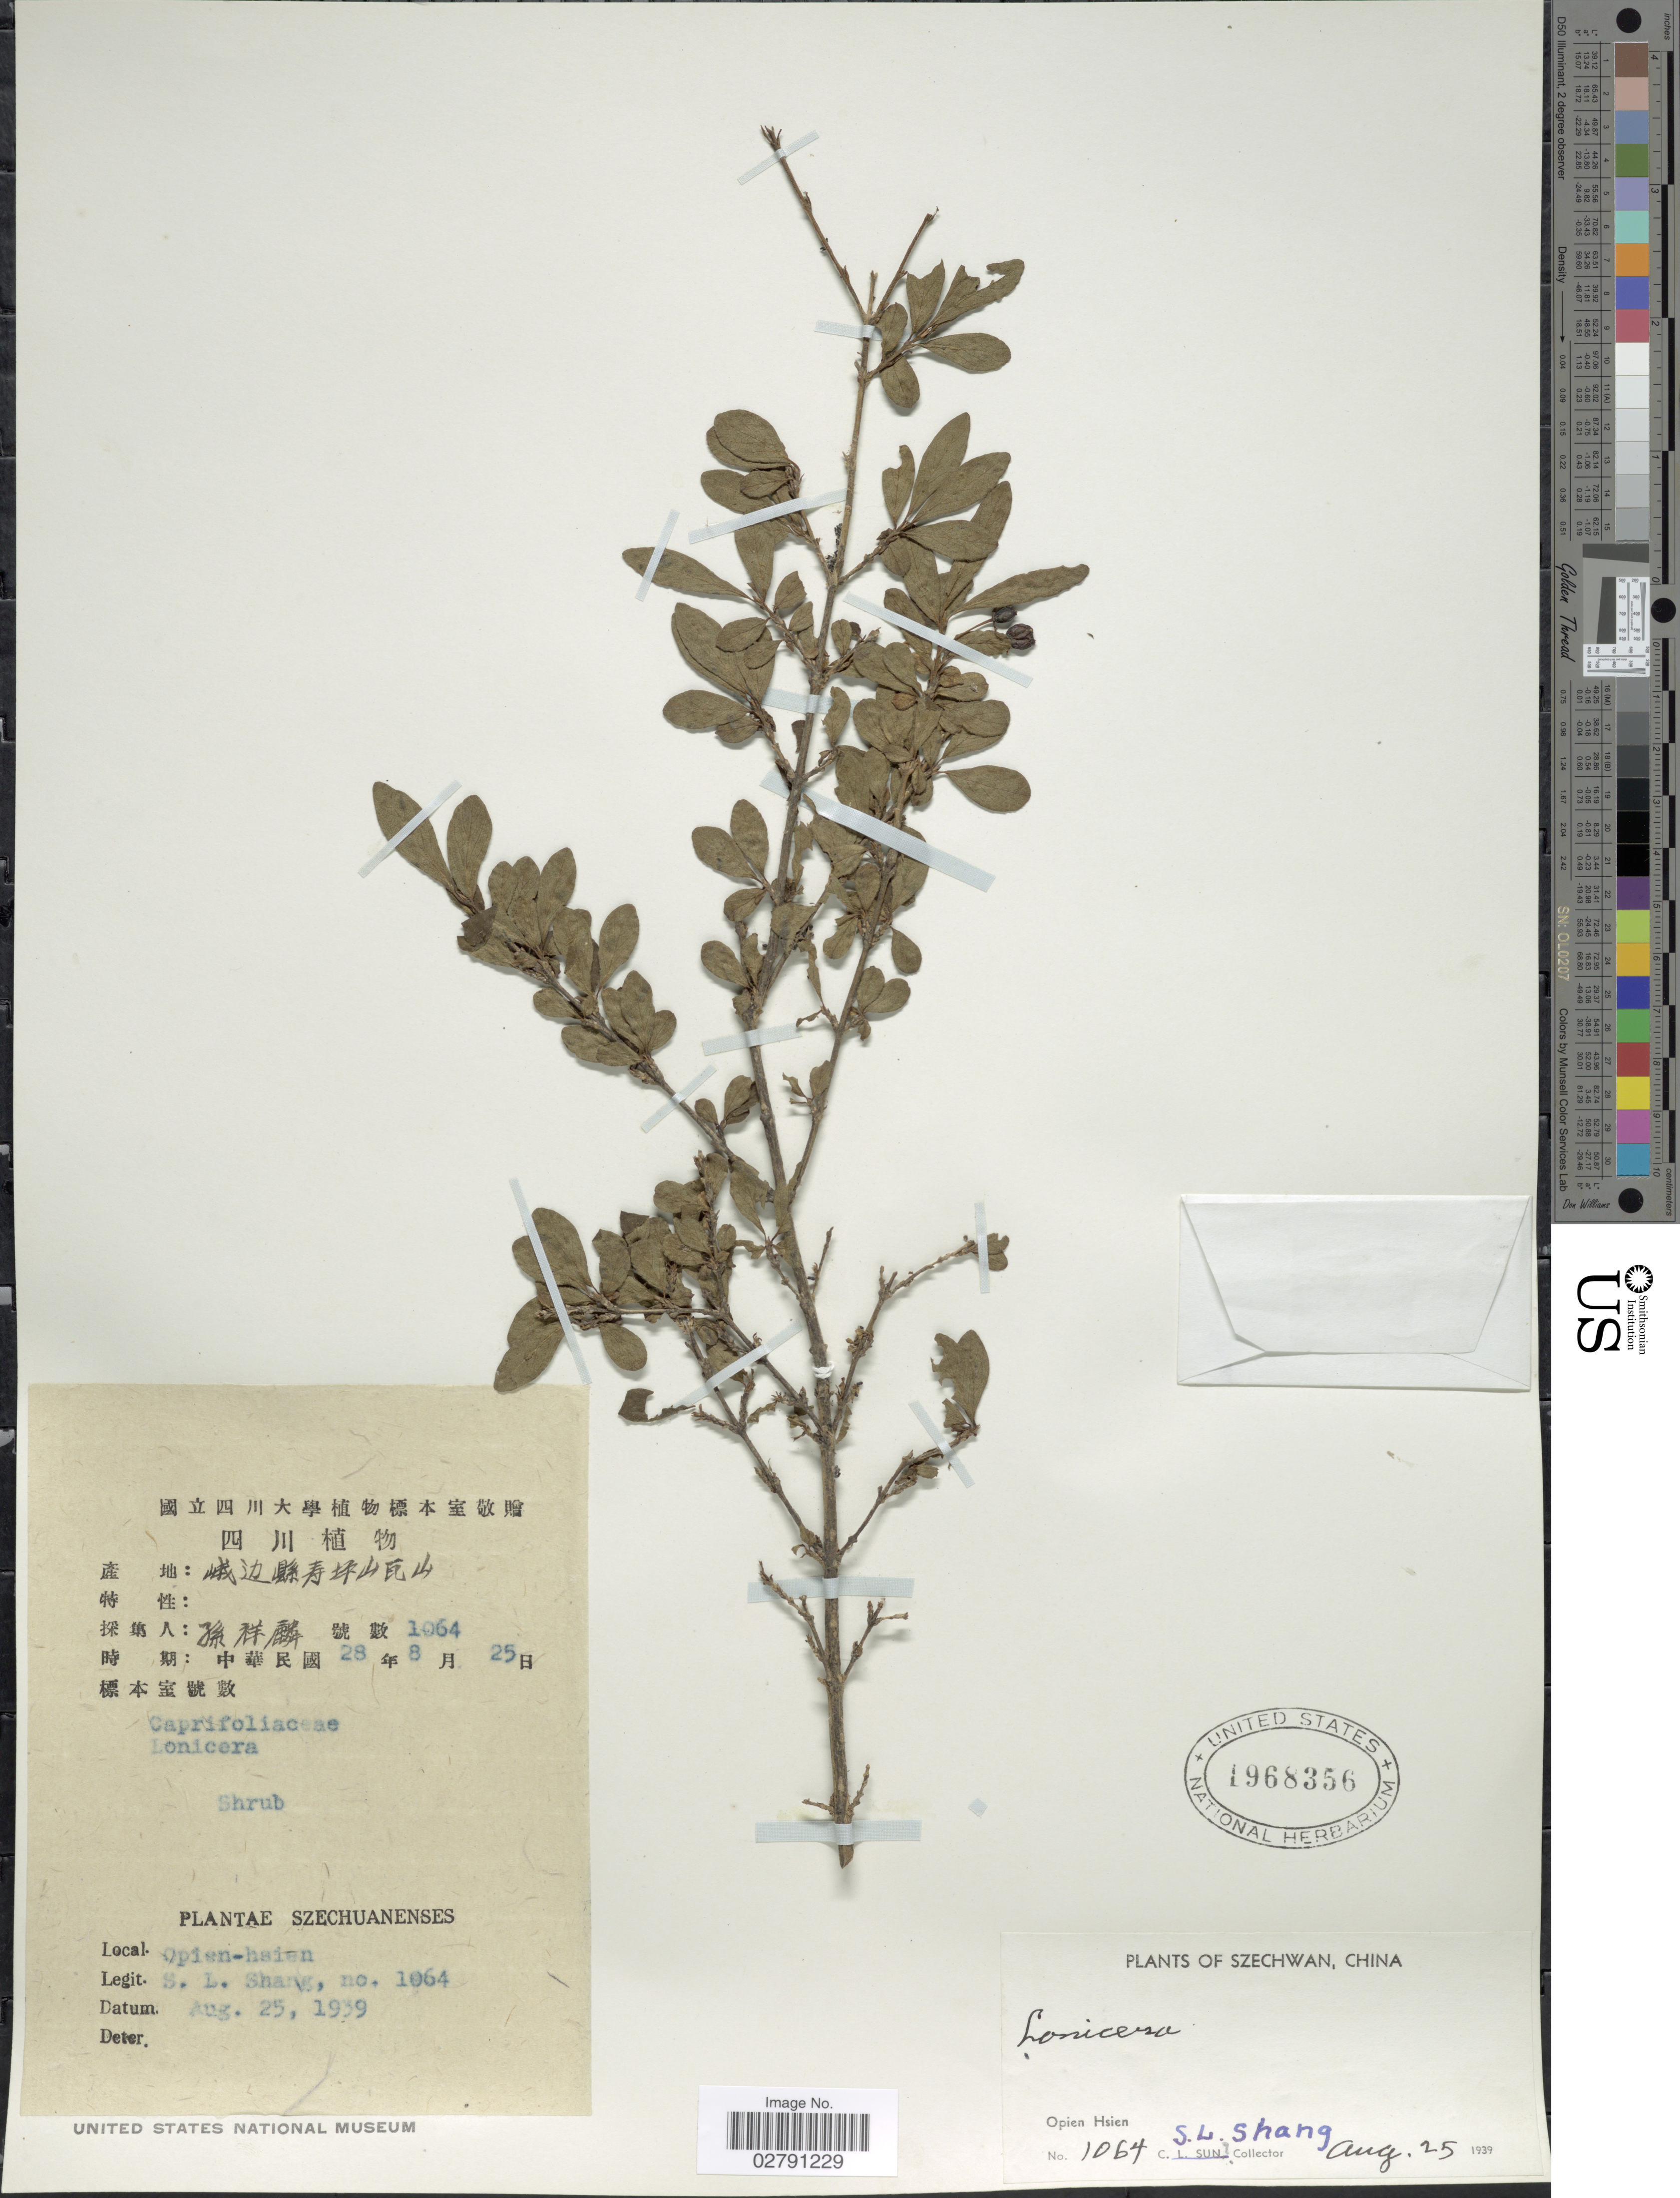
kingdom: Plantae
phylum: Tracheophyta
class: Magnoliopsida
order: Dipsacales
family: Caprifoliaceae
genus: Lonicera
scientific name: Lonicera sp.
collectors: S. Shang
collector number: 1064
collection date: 1939-08-25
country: China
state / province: Sichuan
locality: Szechwan. Opien Hsien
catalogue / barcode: US 1968356